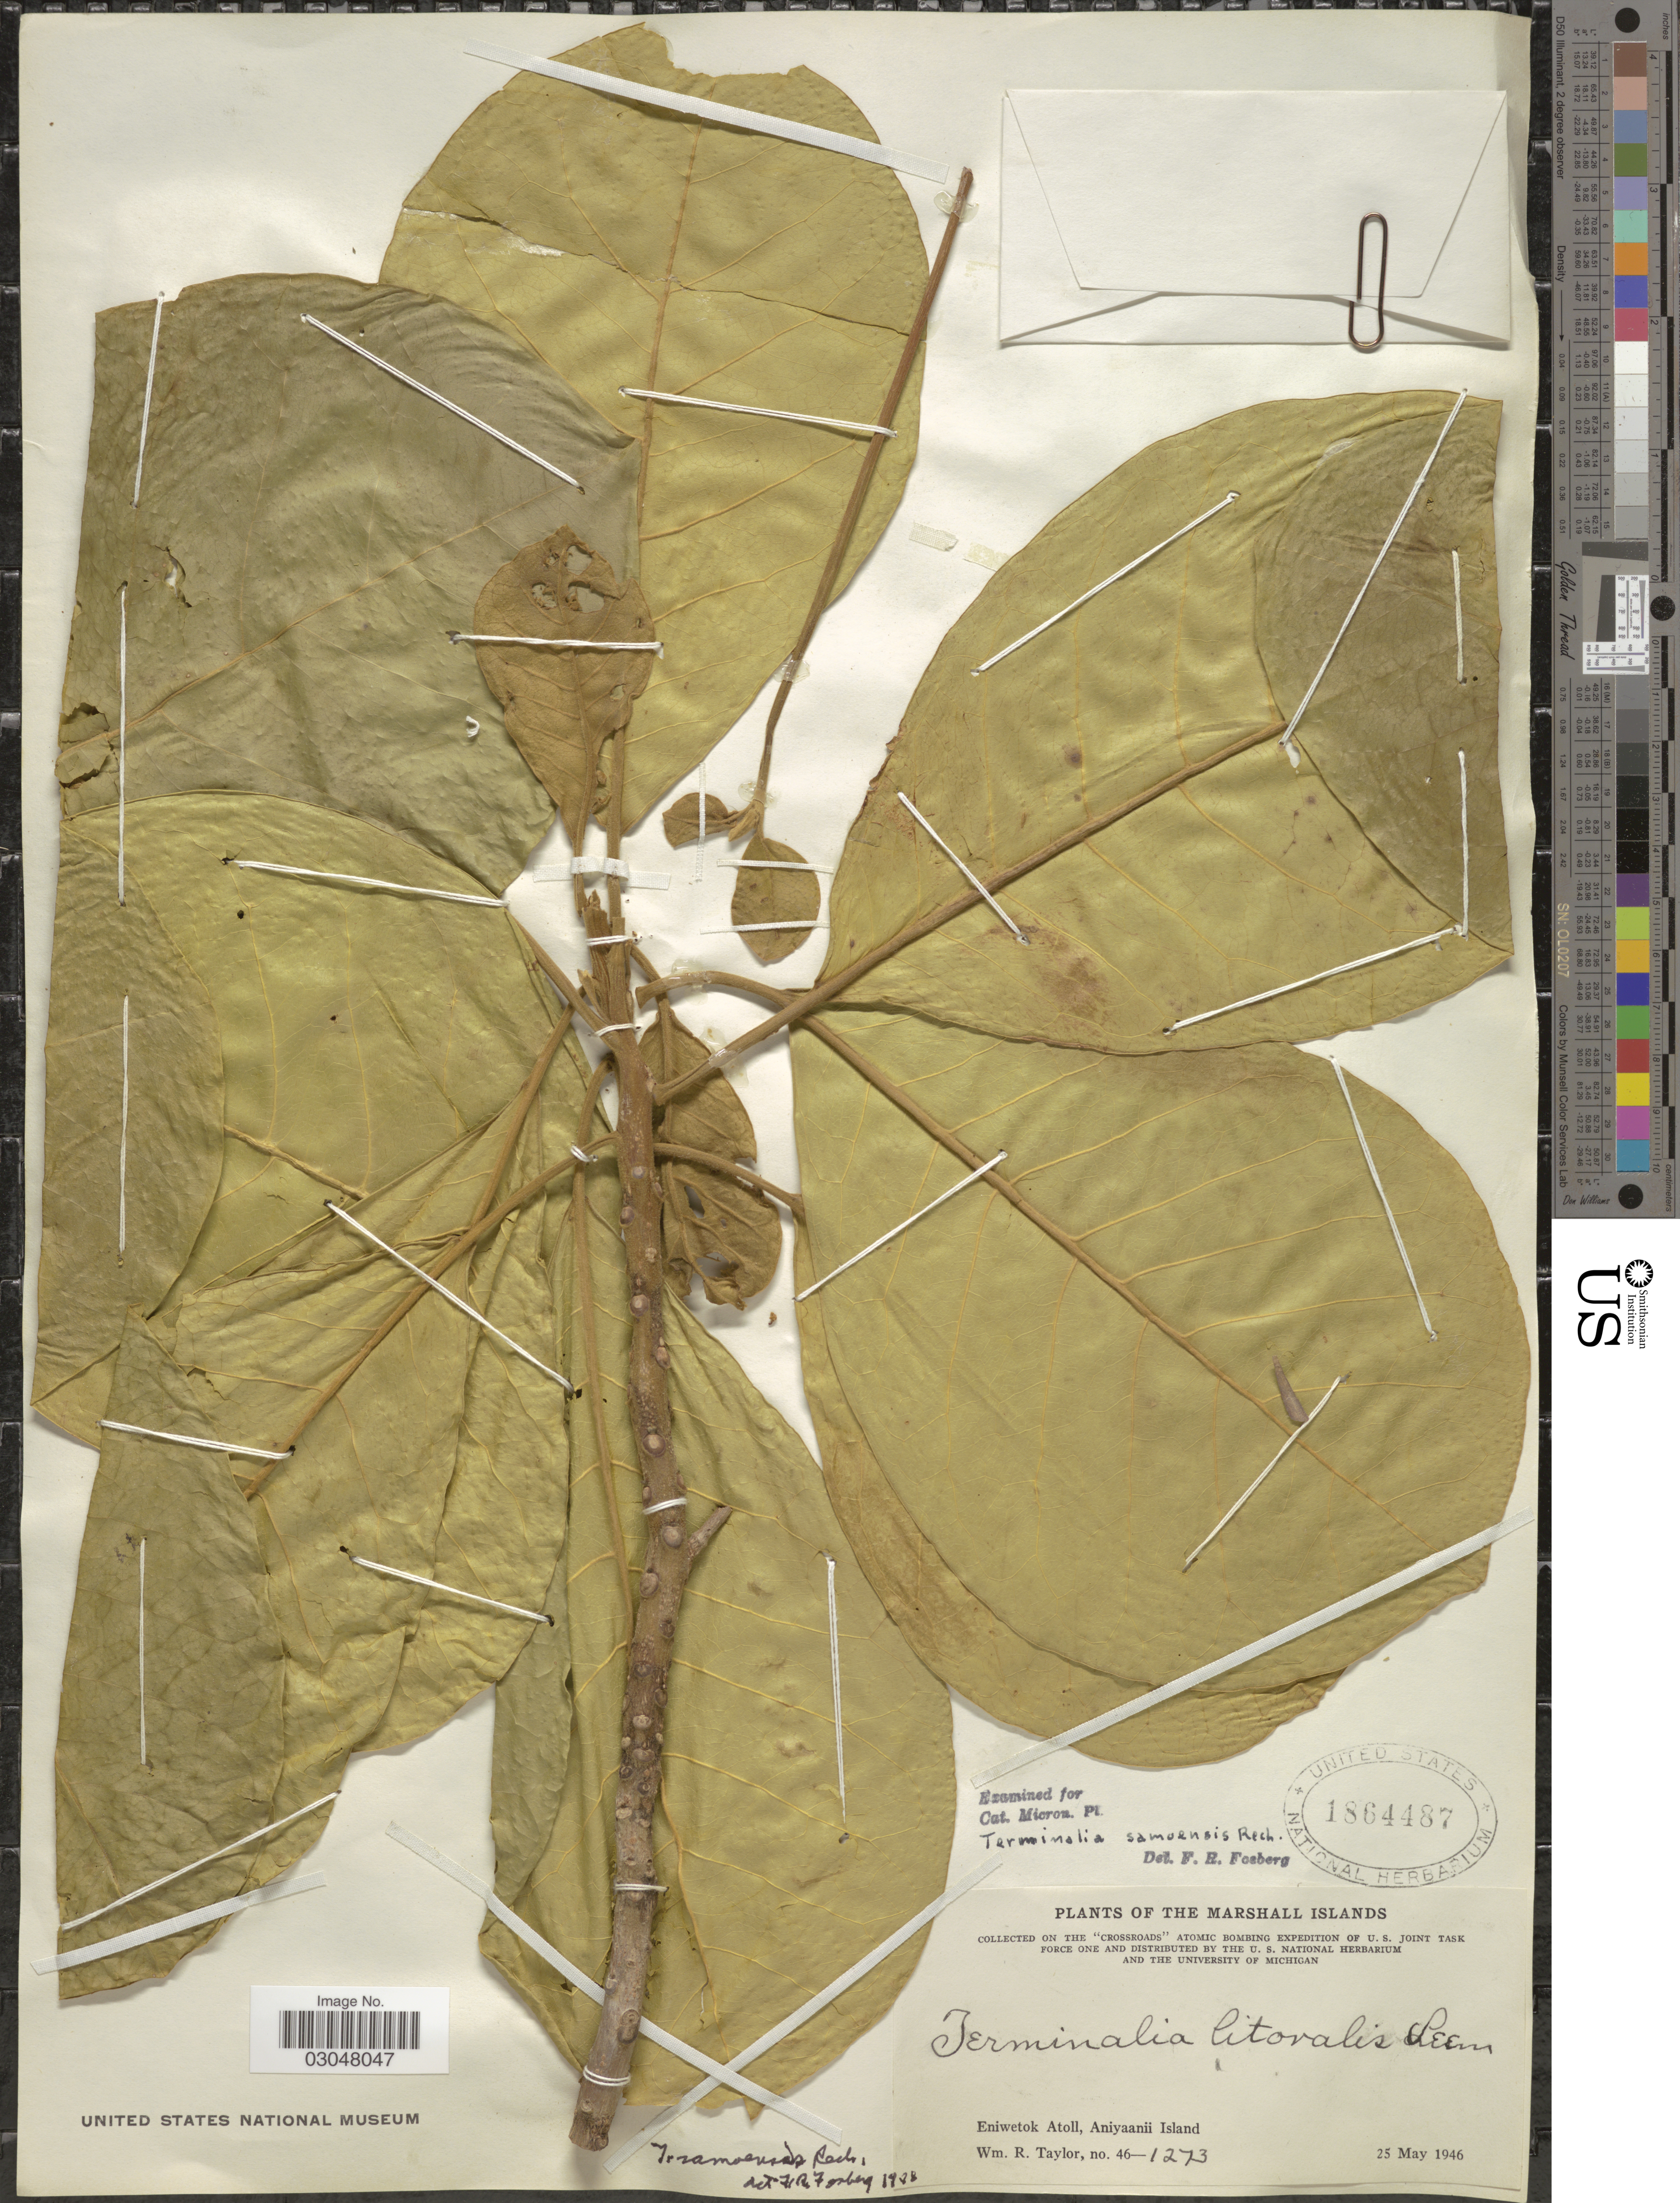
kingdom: Plantae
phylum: Tracheophyta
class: Magnoliopsida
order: Myrtales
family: Combretaceae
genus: Terminalia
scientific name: Terminalia samoensis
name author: Rech.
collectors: W. R. Taylor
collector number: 46-1273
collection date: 1946-05-25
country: Marshall Islands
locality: Eniwetok Atoll, Aniyaanii Island.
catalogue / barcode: US 1864487